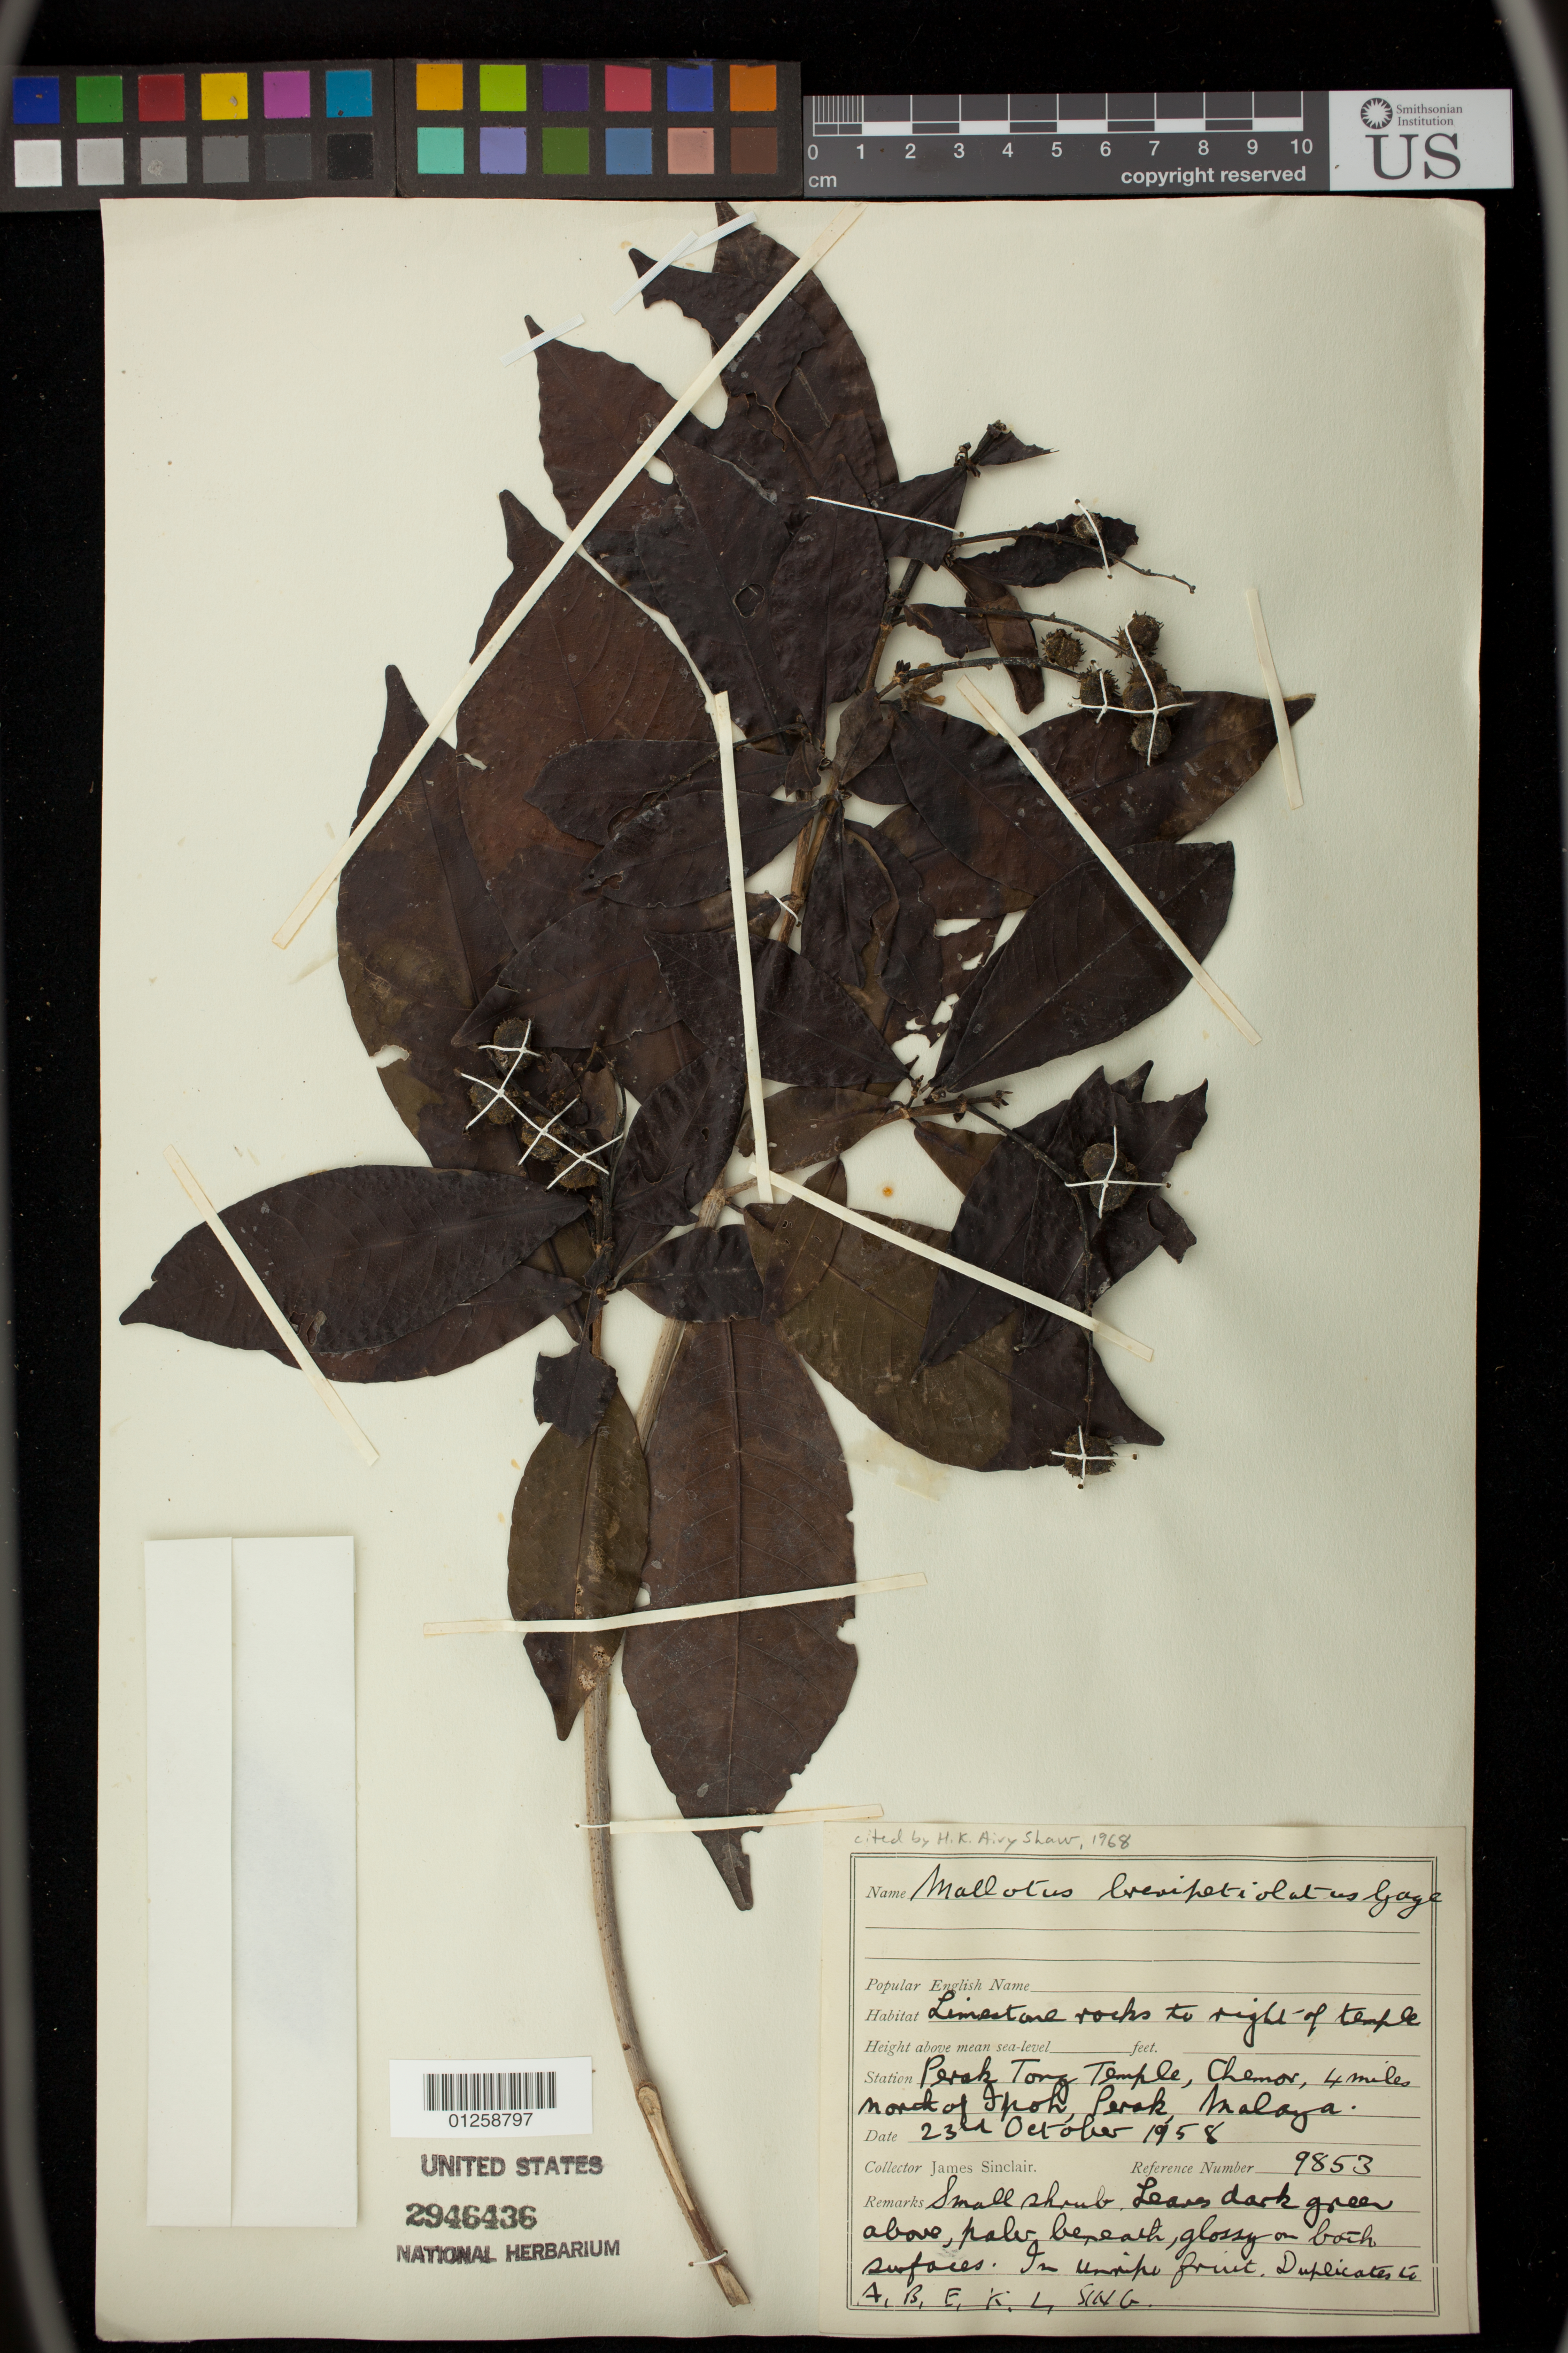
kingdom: Plantae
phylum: Tracheophyta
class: Magnoliopsida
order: Malpighiales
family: Euphorbiaceae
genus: Mallotus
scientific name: Mallotus brevipetiolatus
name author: Gage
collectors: J. Sinclair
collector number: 9853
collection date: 1958-10-23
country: Malaysia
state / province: Perak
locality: Perak Tong Temple, Chemor, 4 miles north of Ipoh,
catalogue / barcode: US 2946436